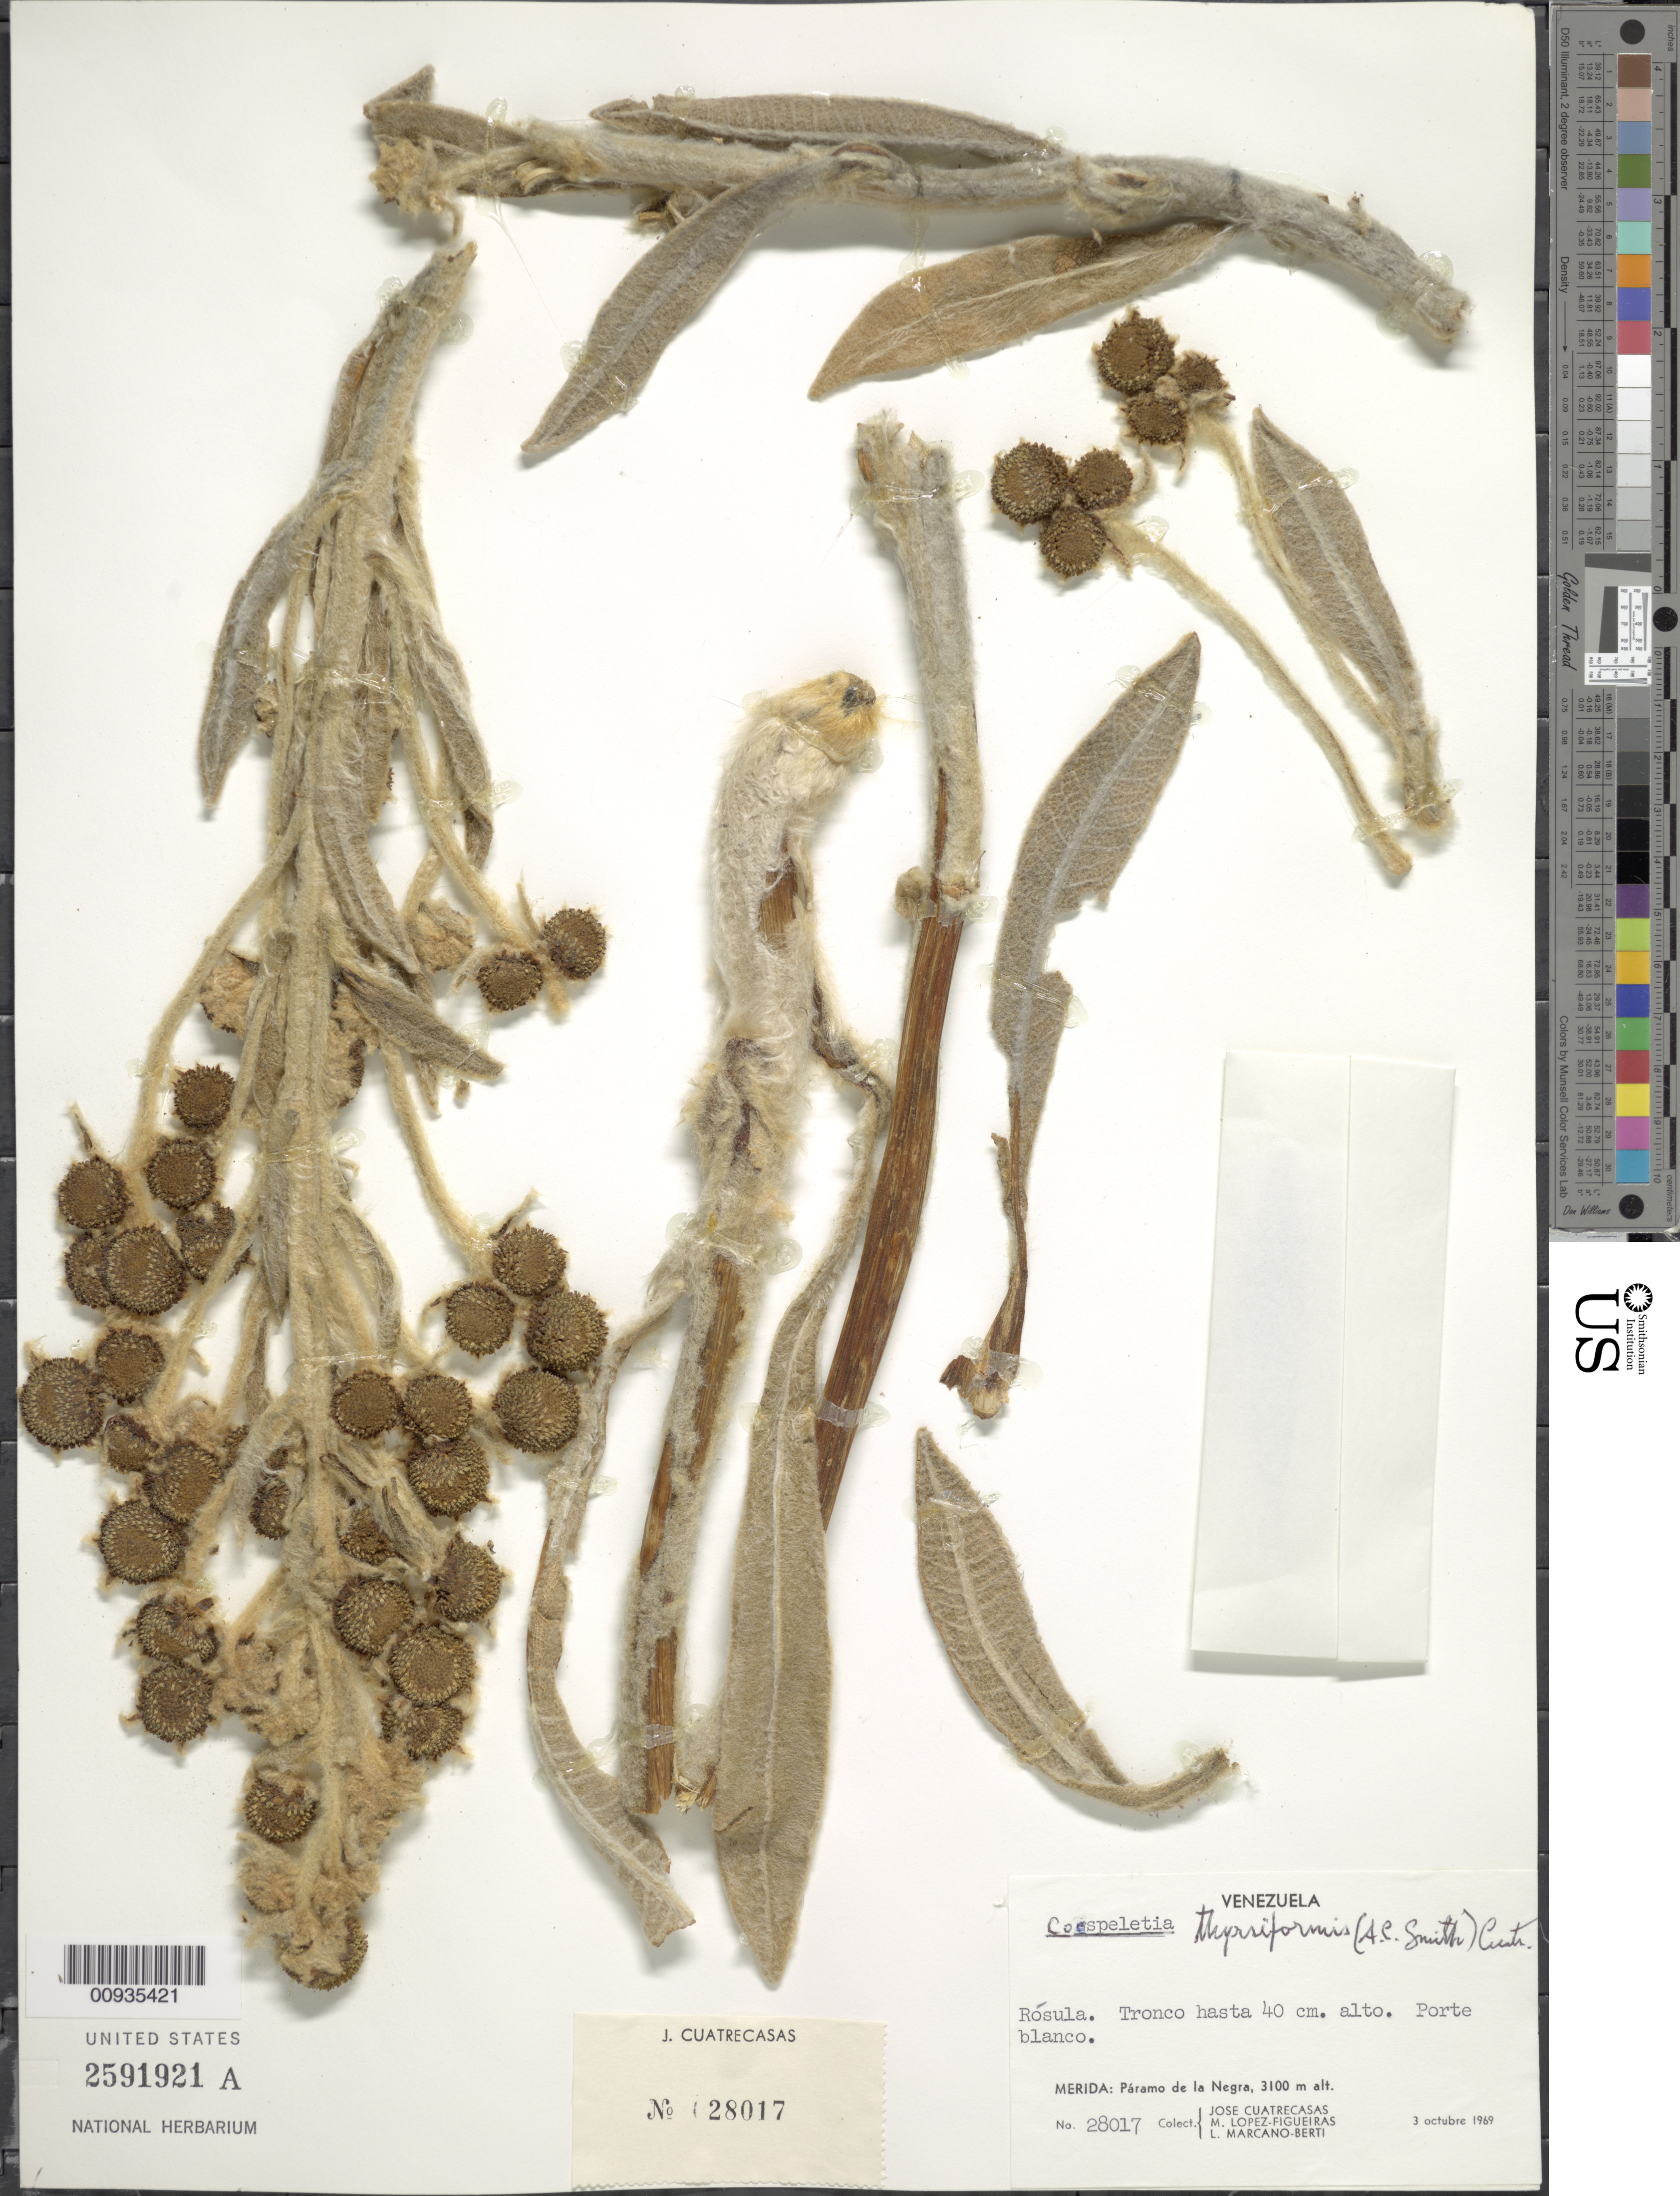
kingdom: Plantae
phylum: Tracheophyta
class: Magnoliopsida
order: Asterales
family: Asteraceae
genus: Coespeletia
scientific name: Coespeletia thyrsiformis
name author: (A.C. Sm.) Cuatrec.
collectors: J. Cuatrecasas, M. López Figueiras & L. Marcano-Berti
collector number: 28017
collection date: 1969-10-03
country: Venezuela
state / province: Mérida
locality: Páramo de La Negra.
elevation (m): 3100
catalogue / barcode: US 2591921A